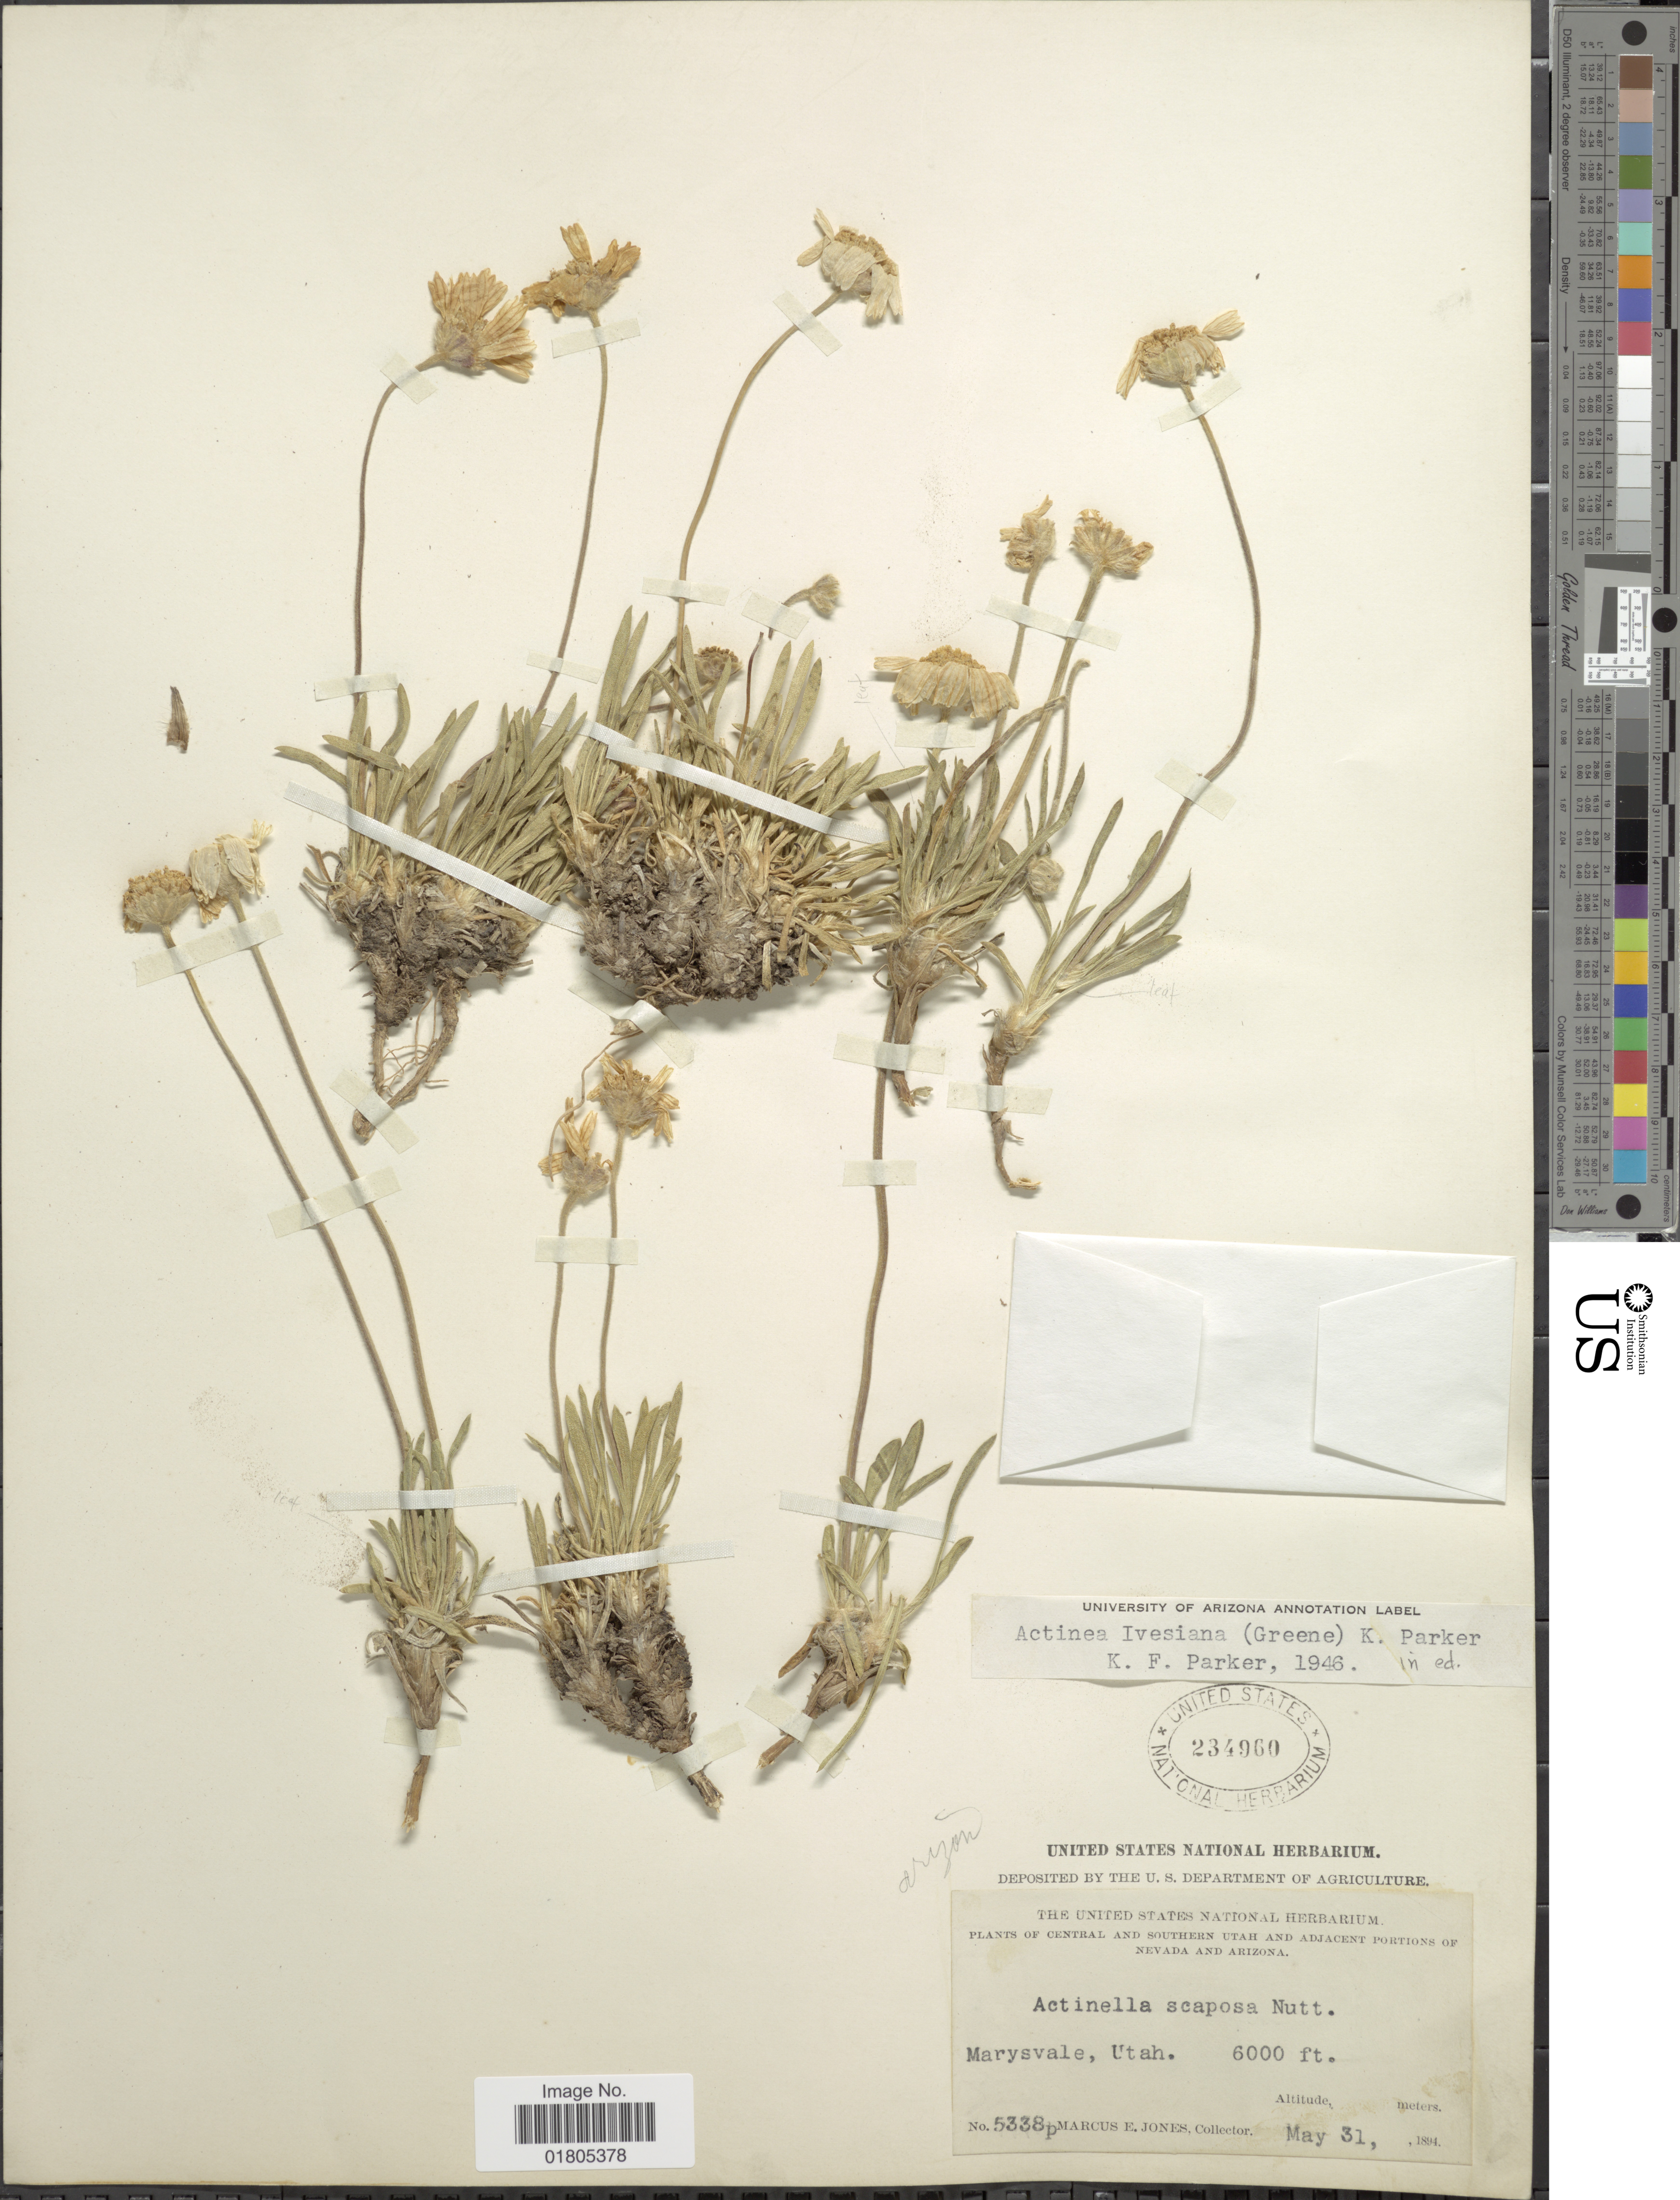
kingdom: Plantae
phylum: Tracheophyta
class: Magnoliopsida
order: Asterales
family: Asteraceae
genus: Actinea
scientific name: Actinea ivesiana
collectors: M. E. Jones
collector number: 5338p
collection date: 1894-05-31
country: United States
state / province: Utah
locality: Central and Southern Utah and adjacent portions of Nevada and Arizona. Marysvale, Utah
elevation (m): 1829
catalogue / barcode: US 234960